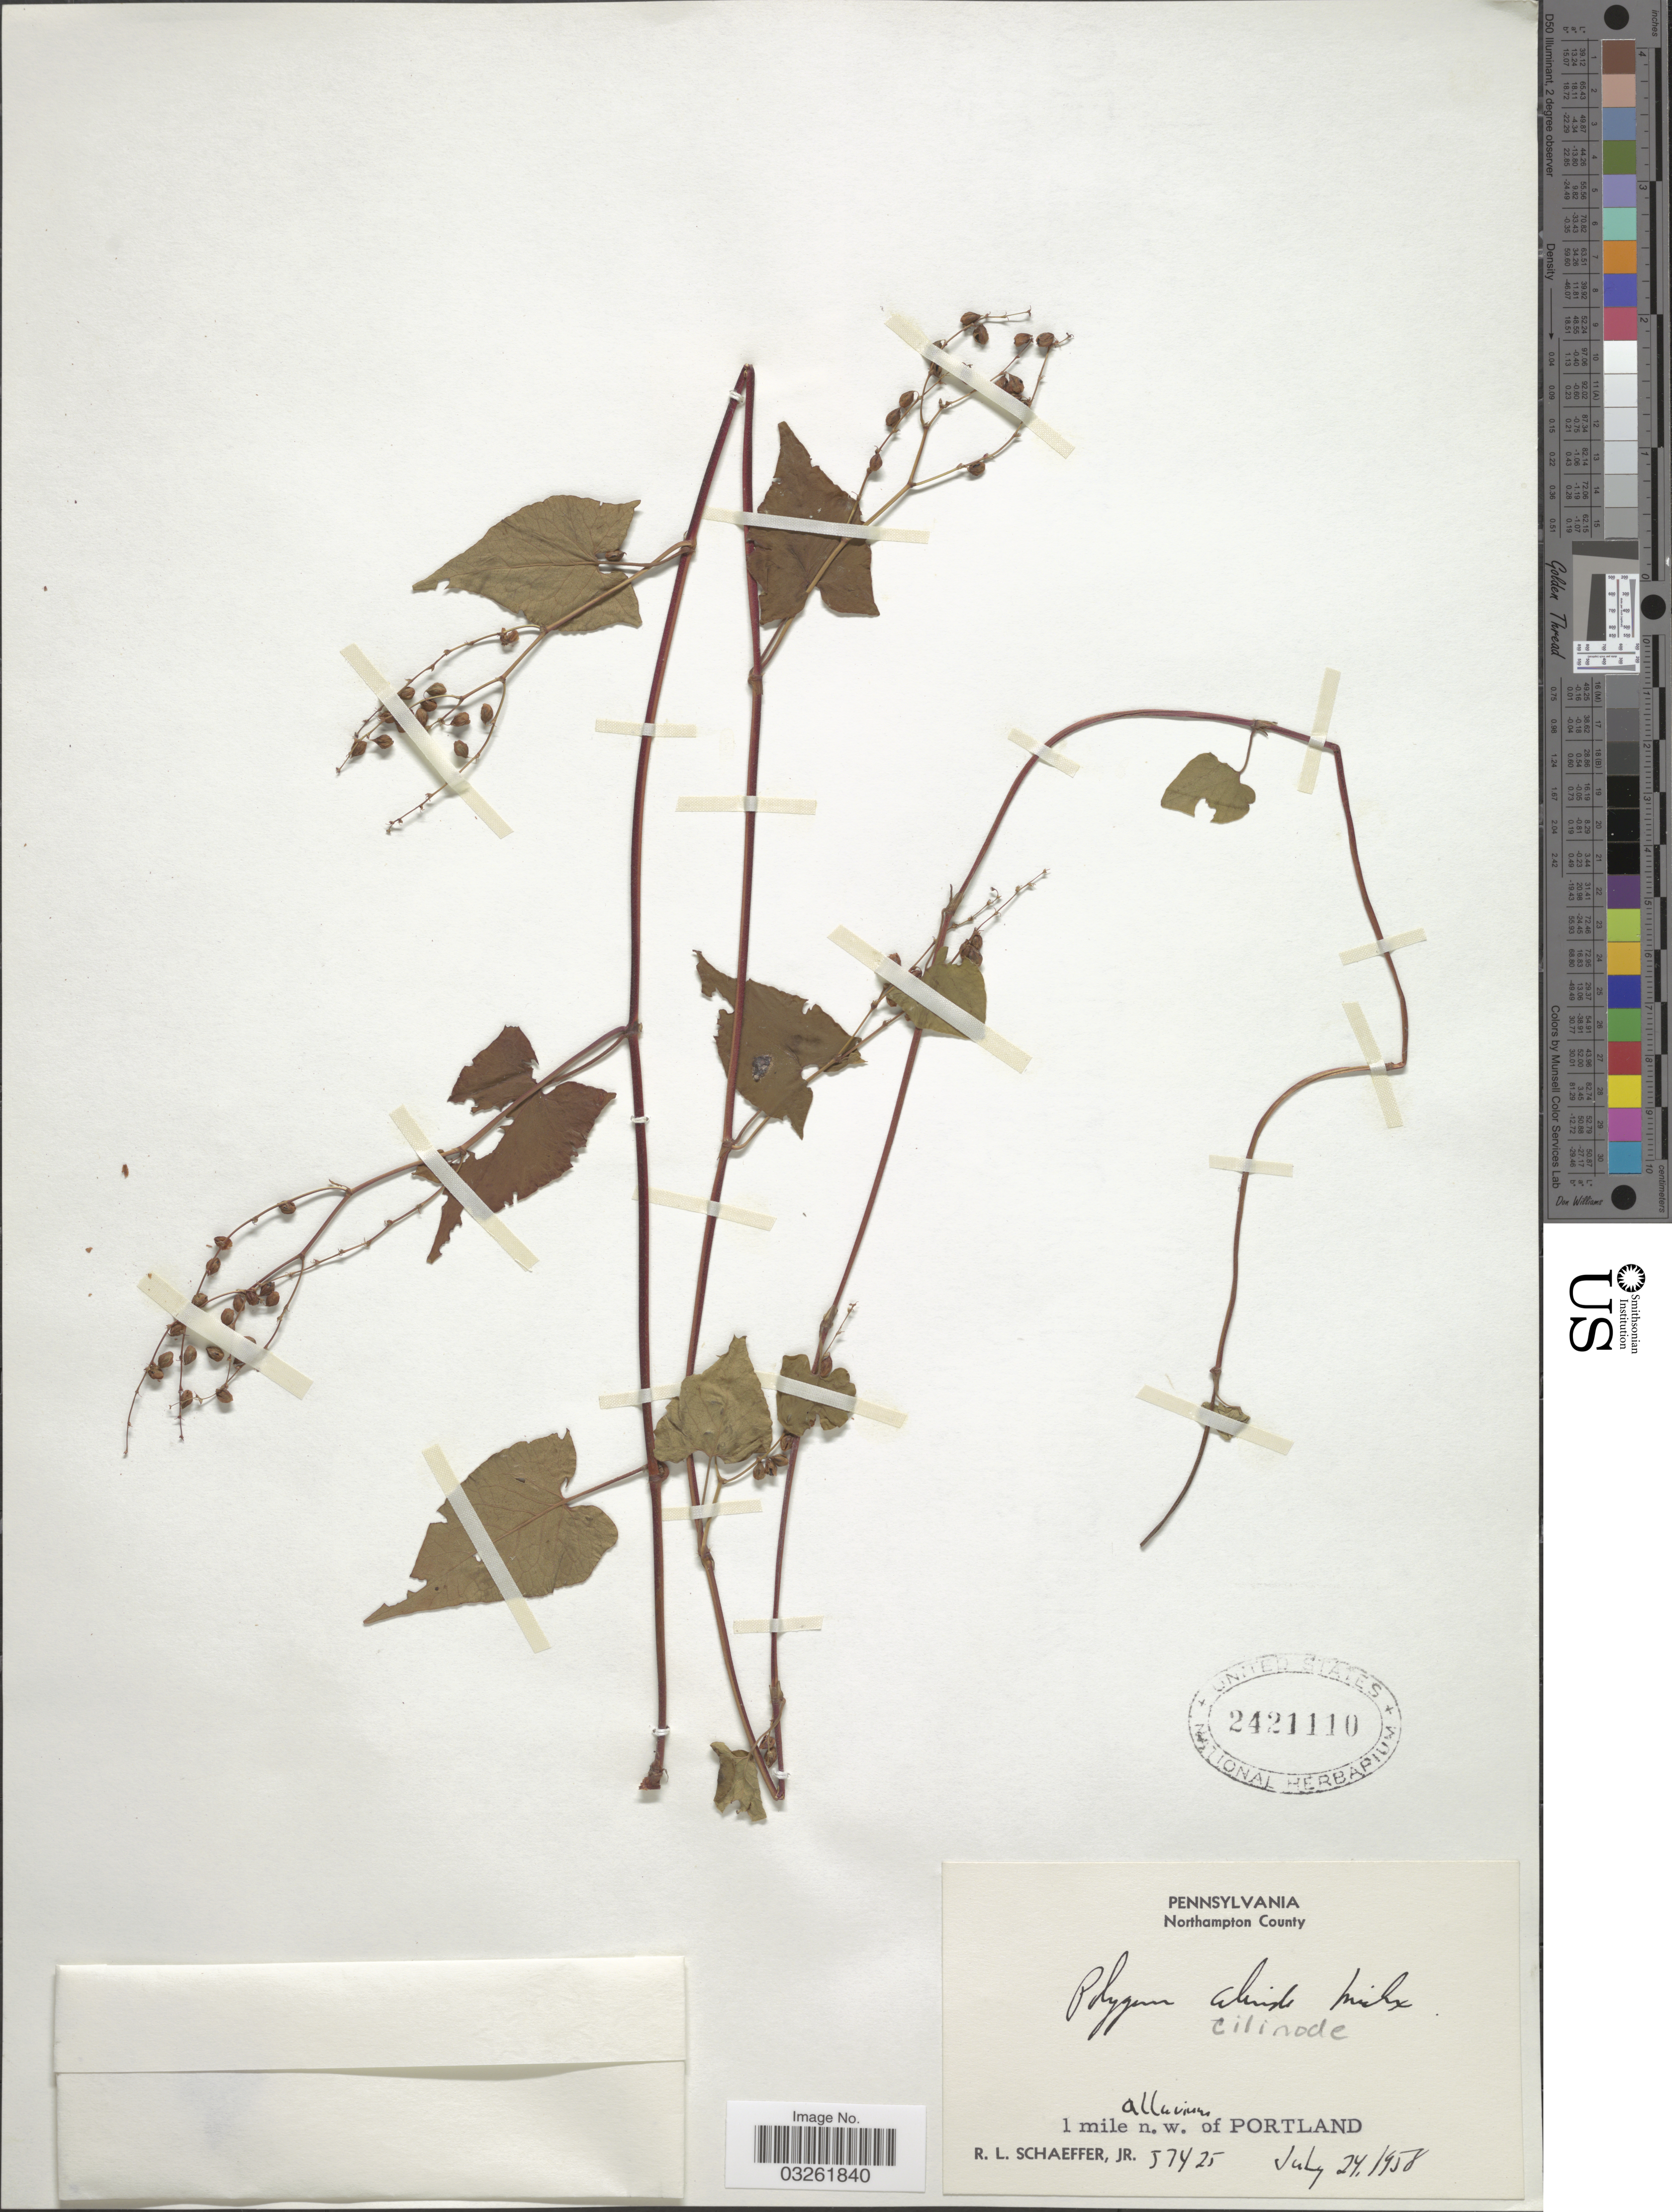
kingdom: Plantae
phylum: Tracheophyta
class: Magnoliopsida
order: Caryophyllales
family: Polygonaceae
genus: Fallopia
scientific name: Fallopia cilinodis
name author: (Michx.) Holub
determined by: Strong, M. T., (US), Smithsonian Institution - National Museum of Natural History (UNITED STATES)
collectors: R. L. Schaeffer Jr.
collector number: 57425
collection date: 1958-07-27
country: United States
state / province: Pennsylvania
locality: Northampton County. 1 mile n.w. of Portland.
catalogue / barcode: US 2421110